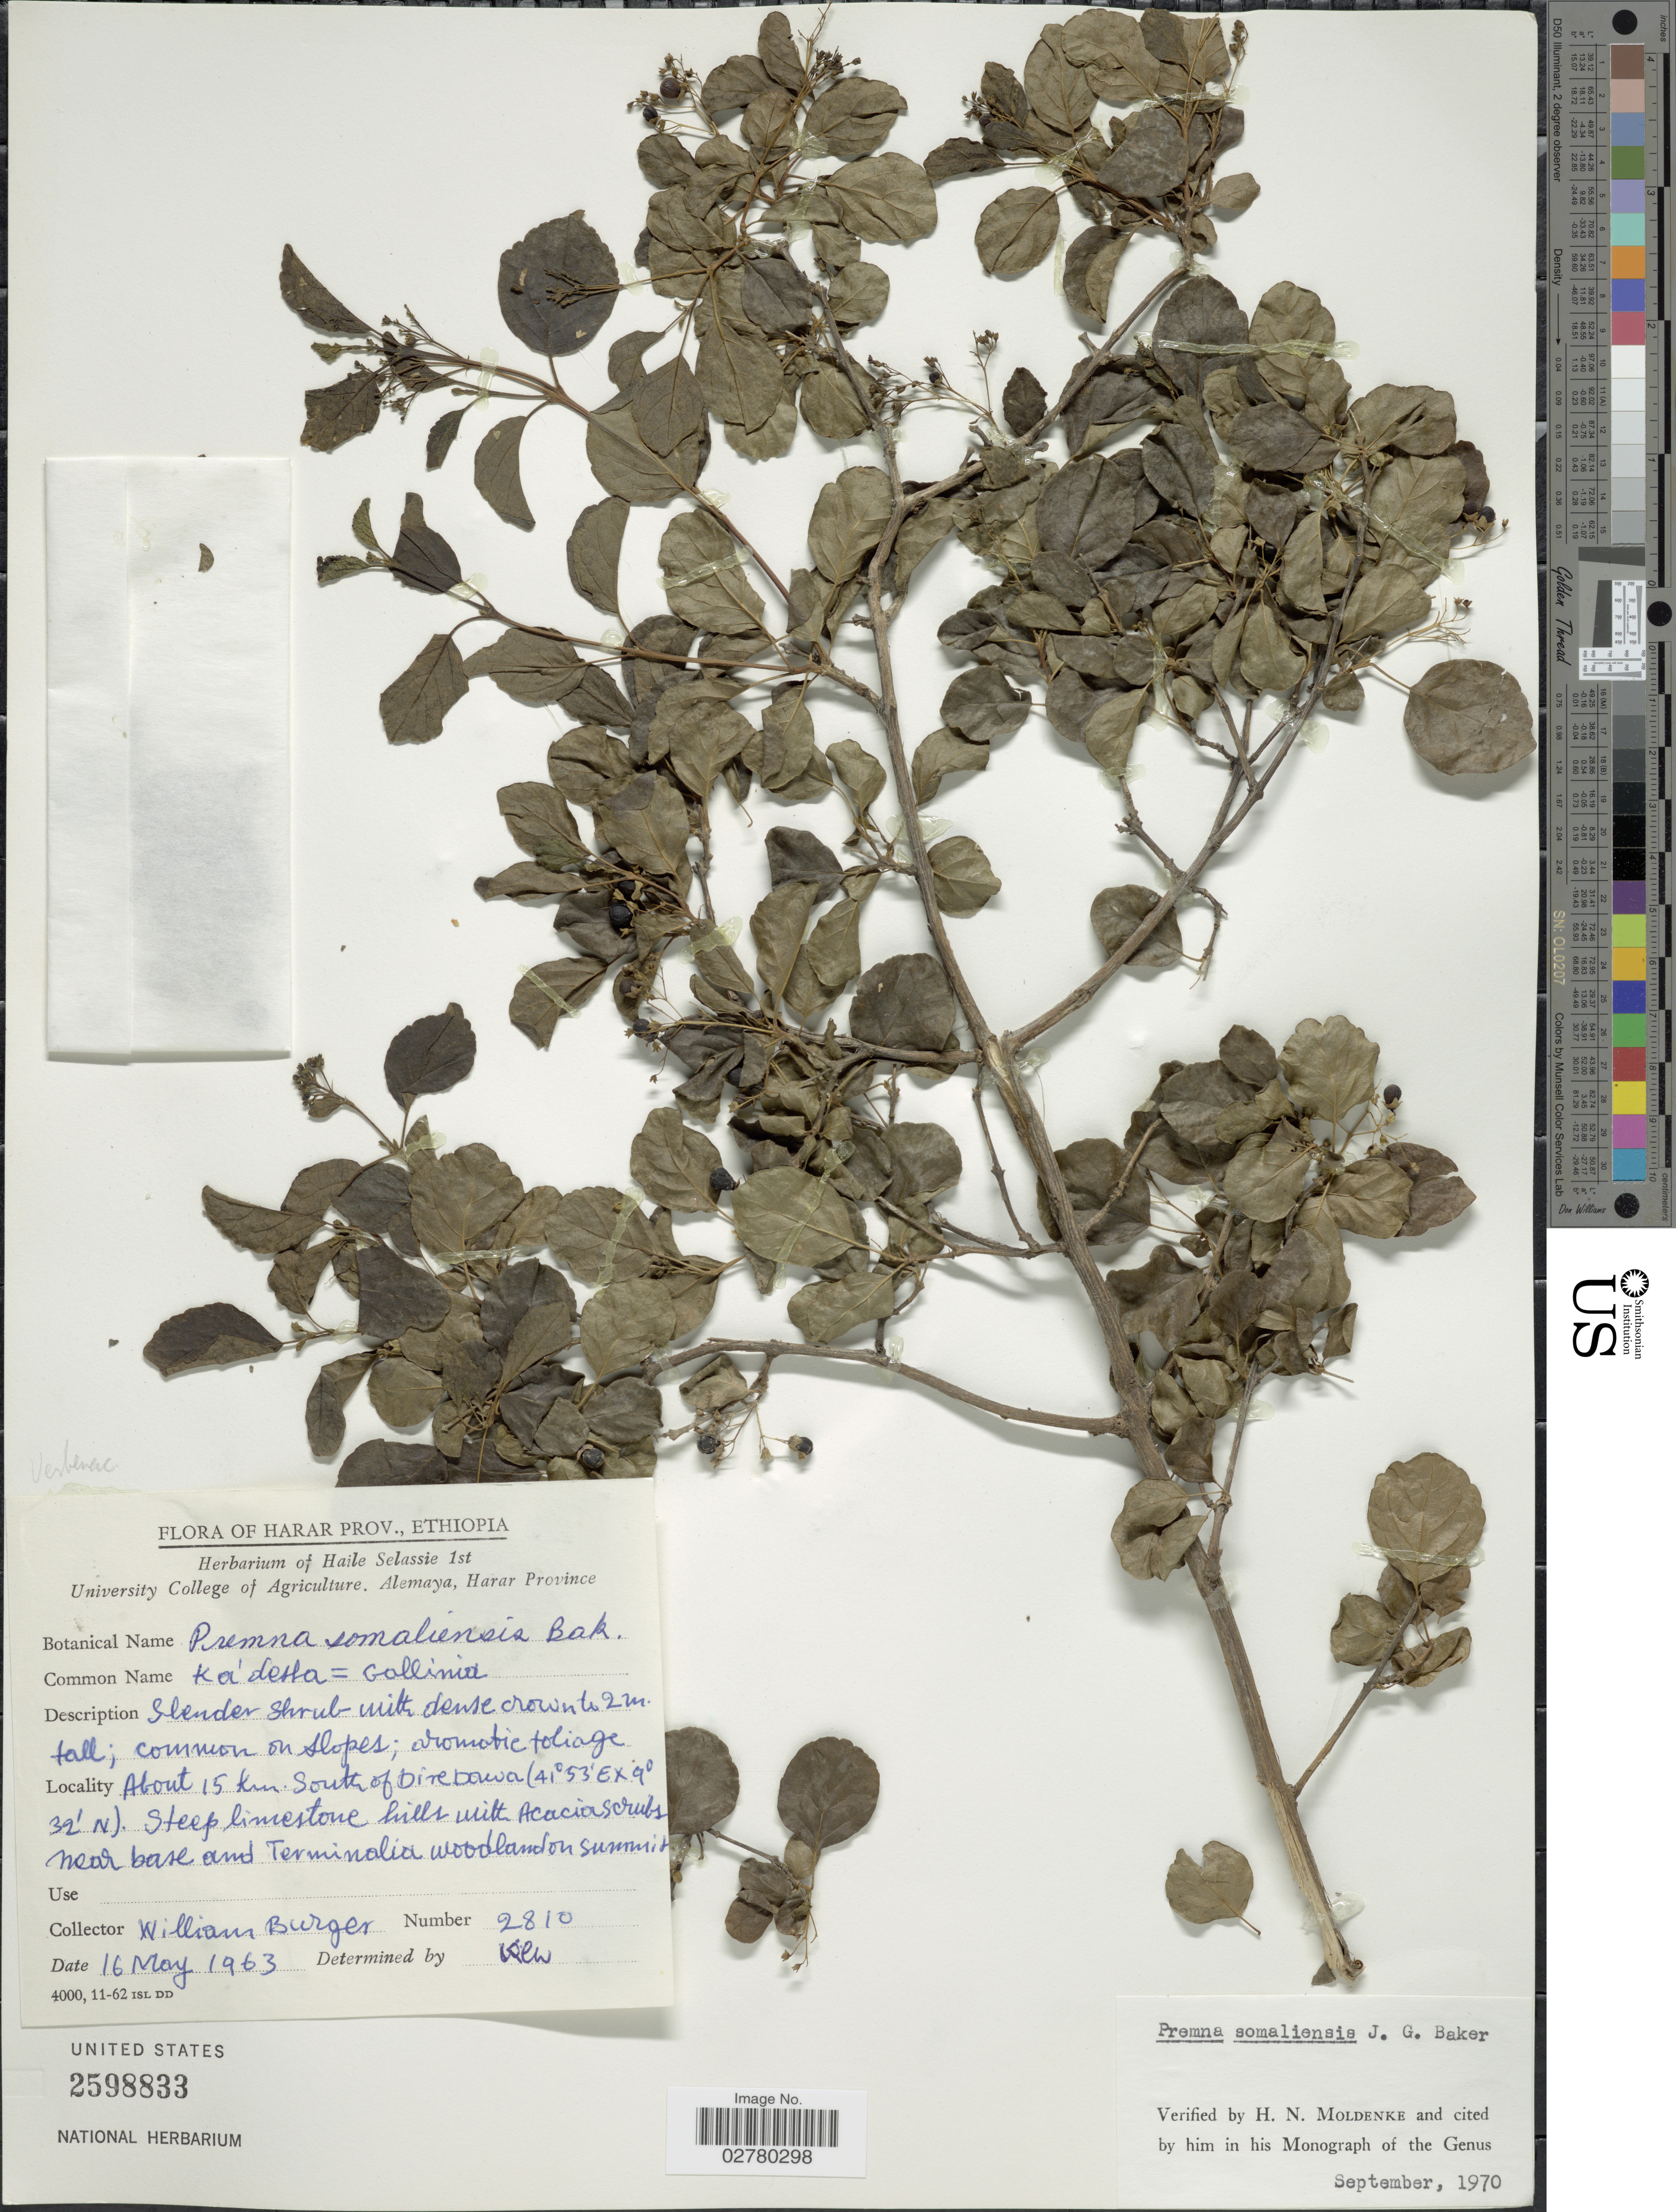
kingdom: Plantae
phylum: Tracheophyta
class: Magnoliopsida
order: Lamiales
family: Lamiaceae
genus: Premna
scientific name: Premna somaliensis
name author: Baker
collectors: W. Burger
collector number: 2810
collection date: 1963-05-16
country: Ethiopia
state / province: Dire Dawa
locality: Harar Prov., About 15 km. South of Dire Dawa.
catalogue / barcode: US 2598833